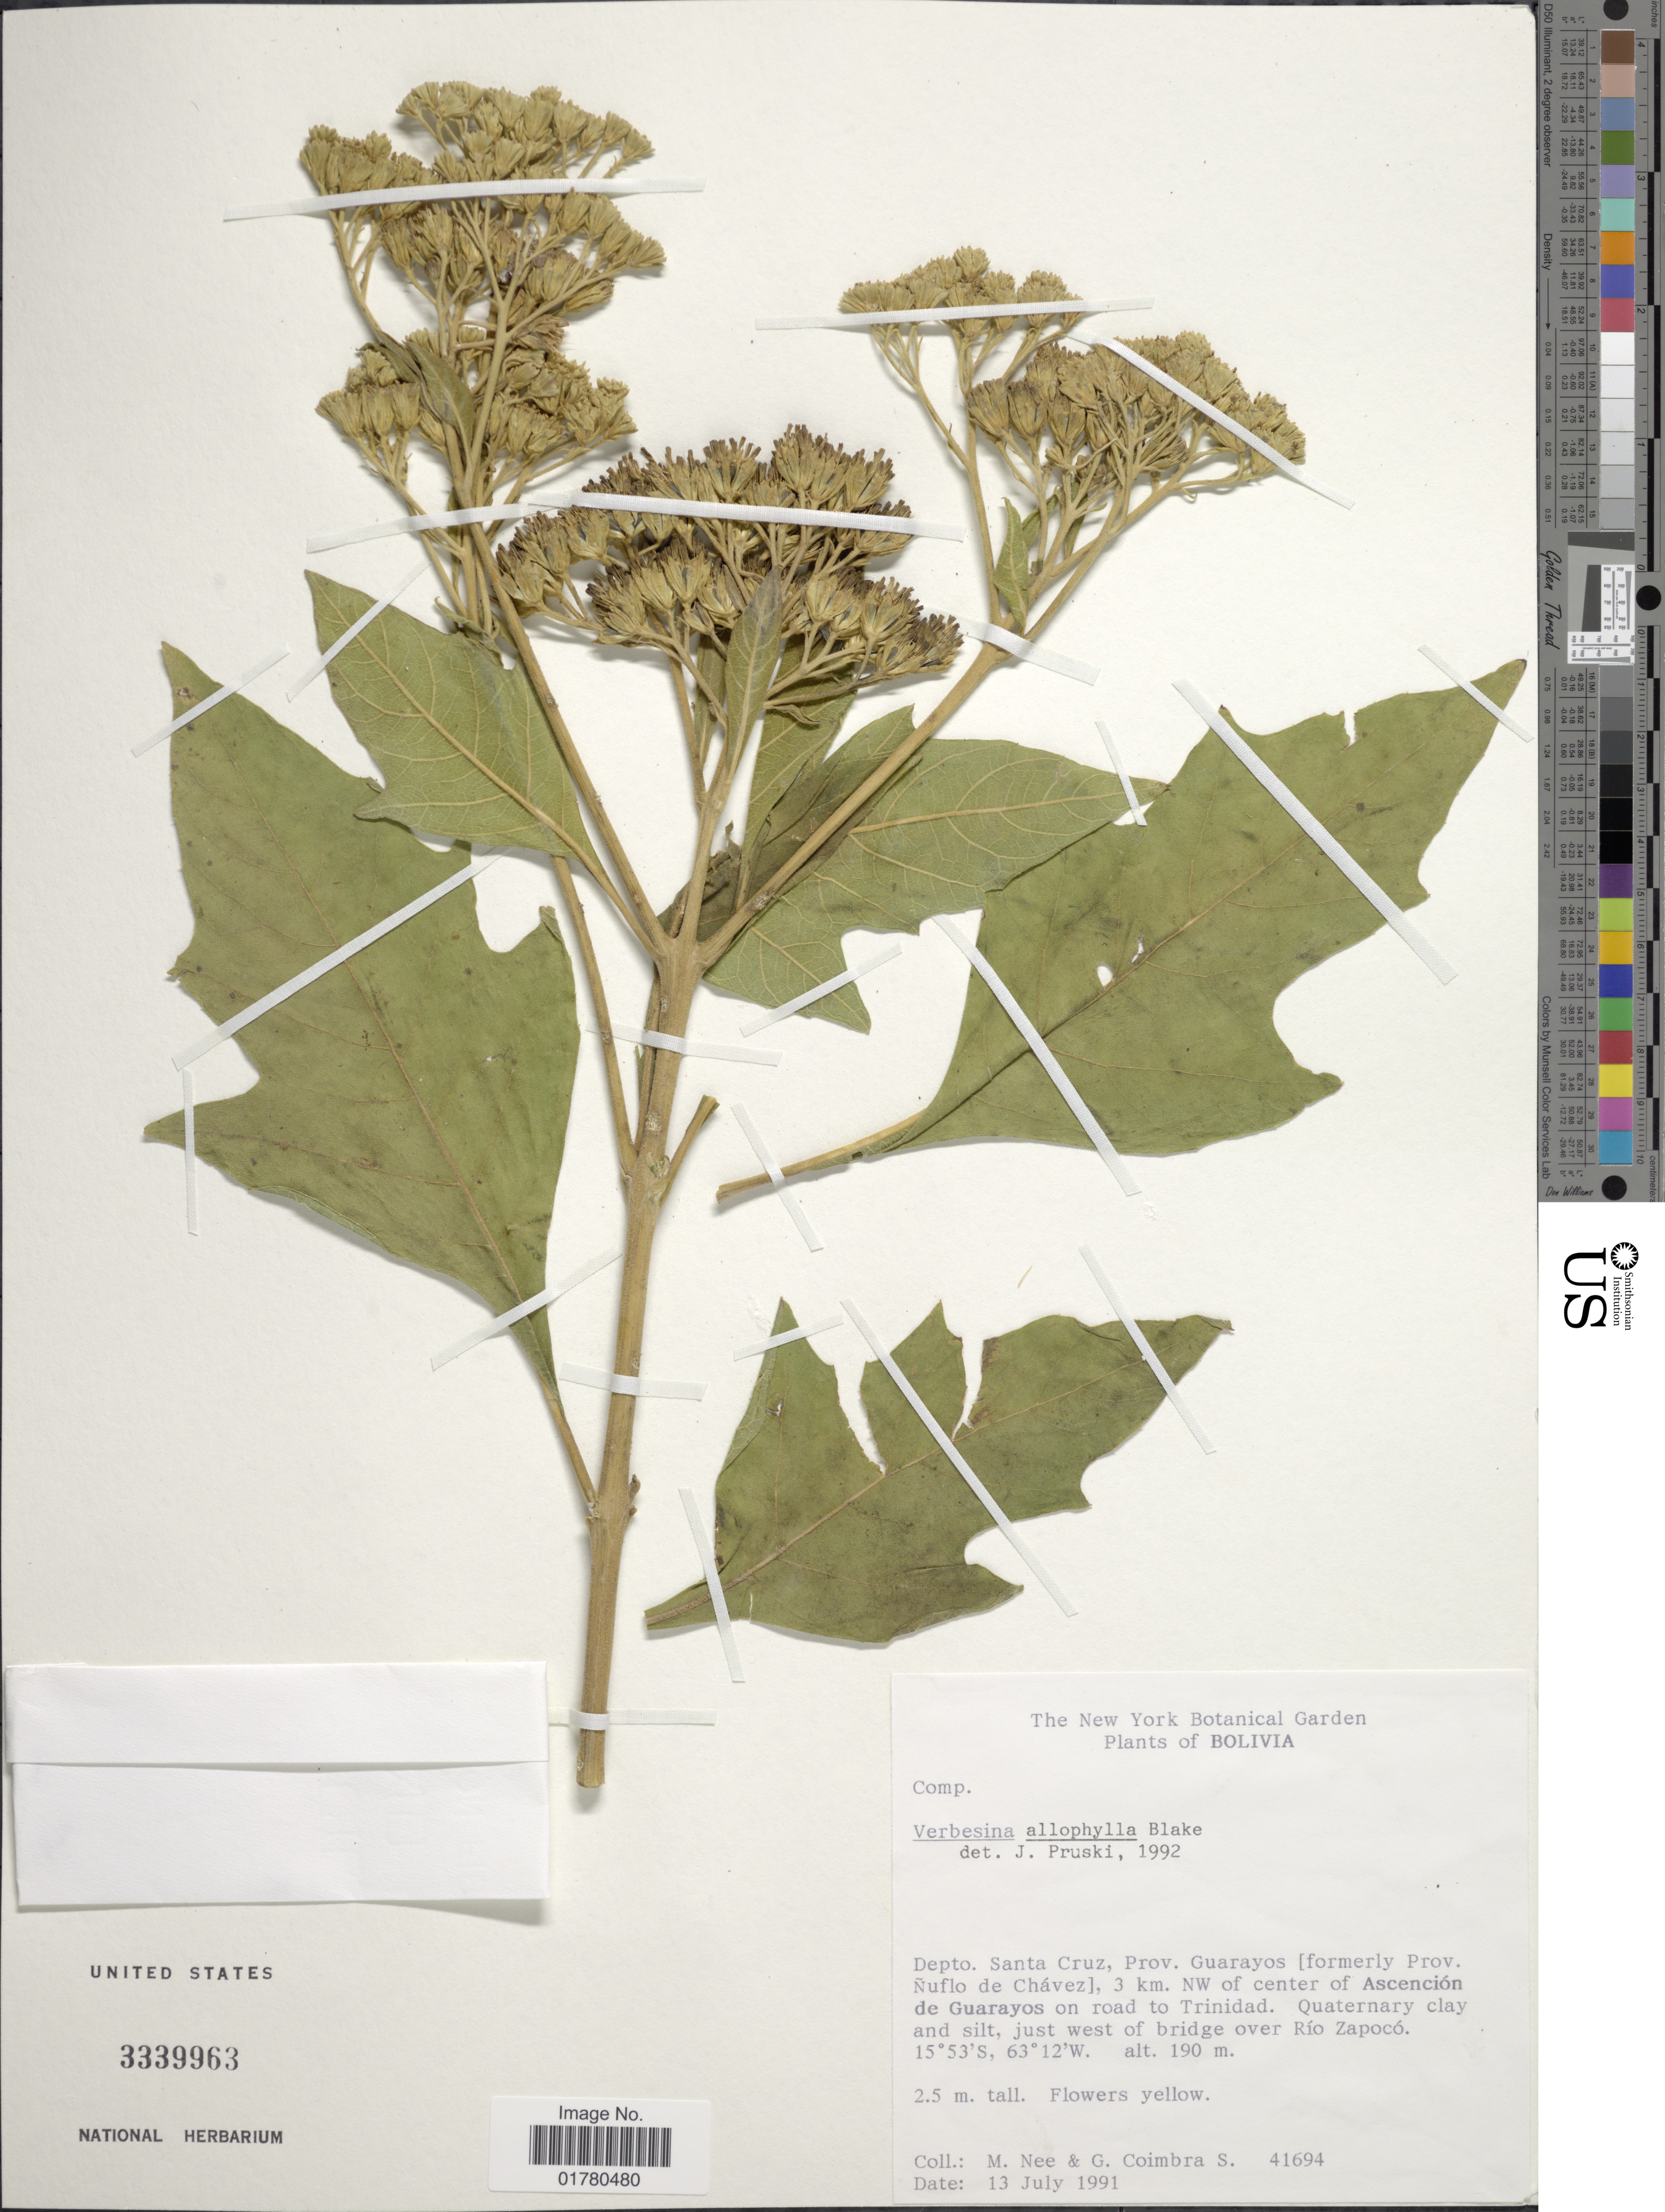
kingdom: Plantae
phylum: Tracheophyta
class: Magnoliopsida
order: Asterales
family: Asteraceae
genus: Verbesina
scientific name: Verbesina allophylla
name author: Blake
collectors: M. Nee & G. Coimbra S.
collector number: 41694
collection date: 1991-07-13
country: Bolivia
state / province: Santa Cruz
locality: Depto Santa Cruz, Prov Guarayos [formerly Prov. ñuflo Chávez], 3 km NW of center of Ascención and silt, just west of bridge over Río Zapocó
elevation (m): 190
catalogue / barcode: US 3339963